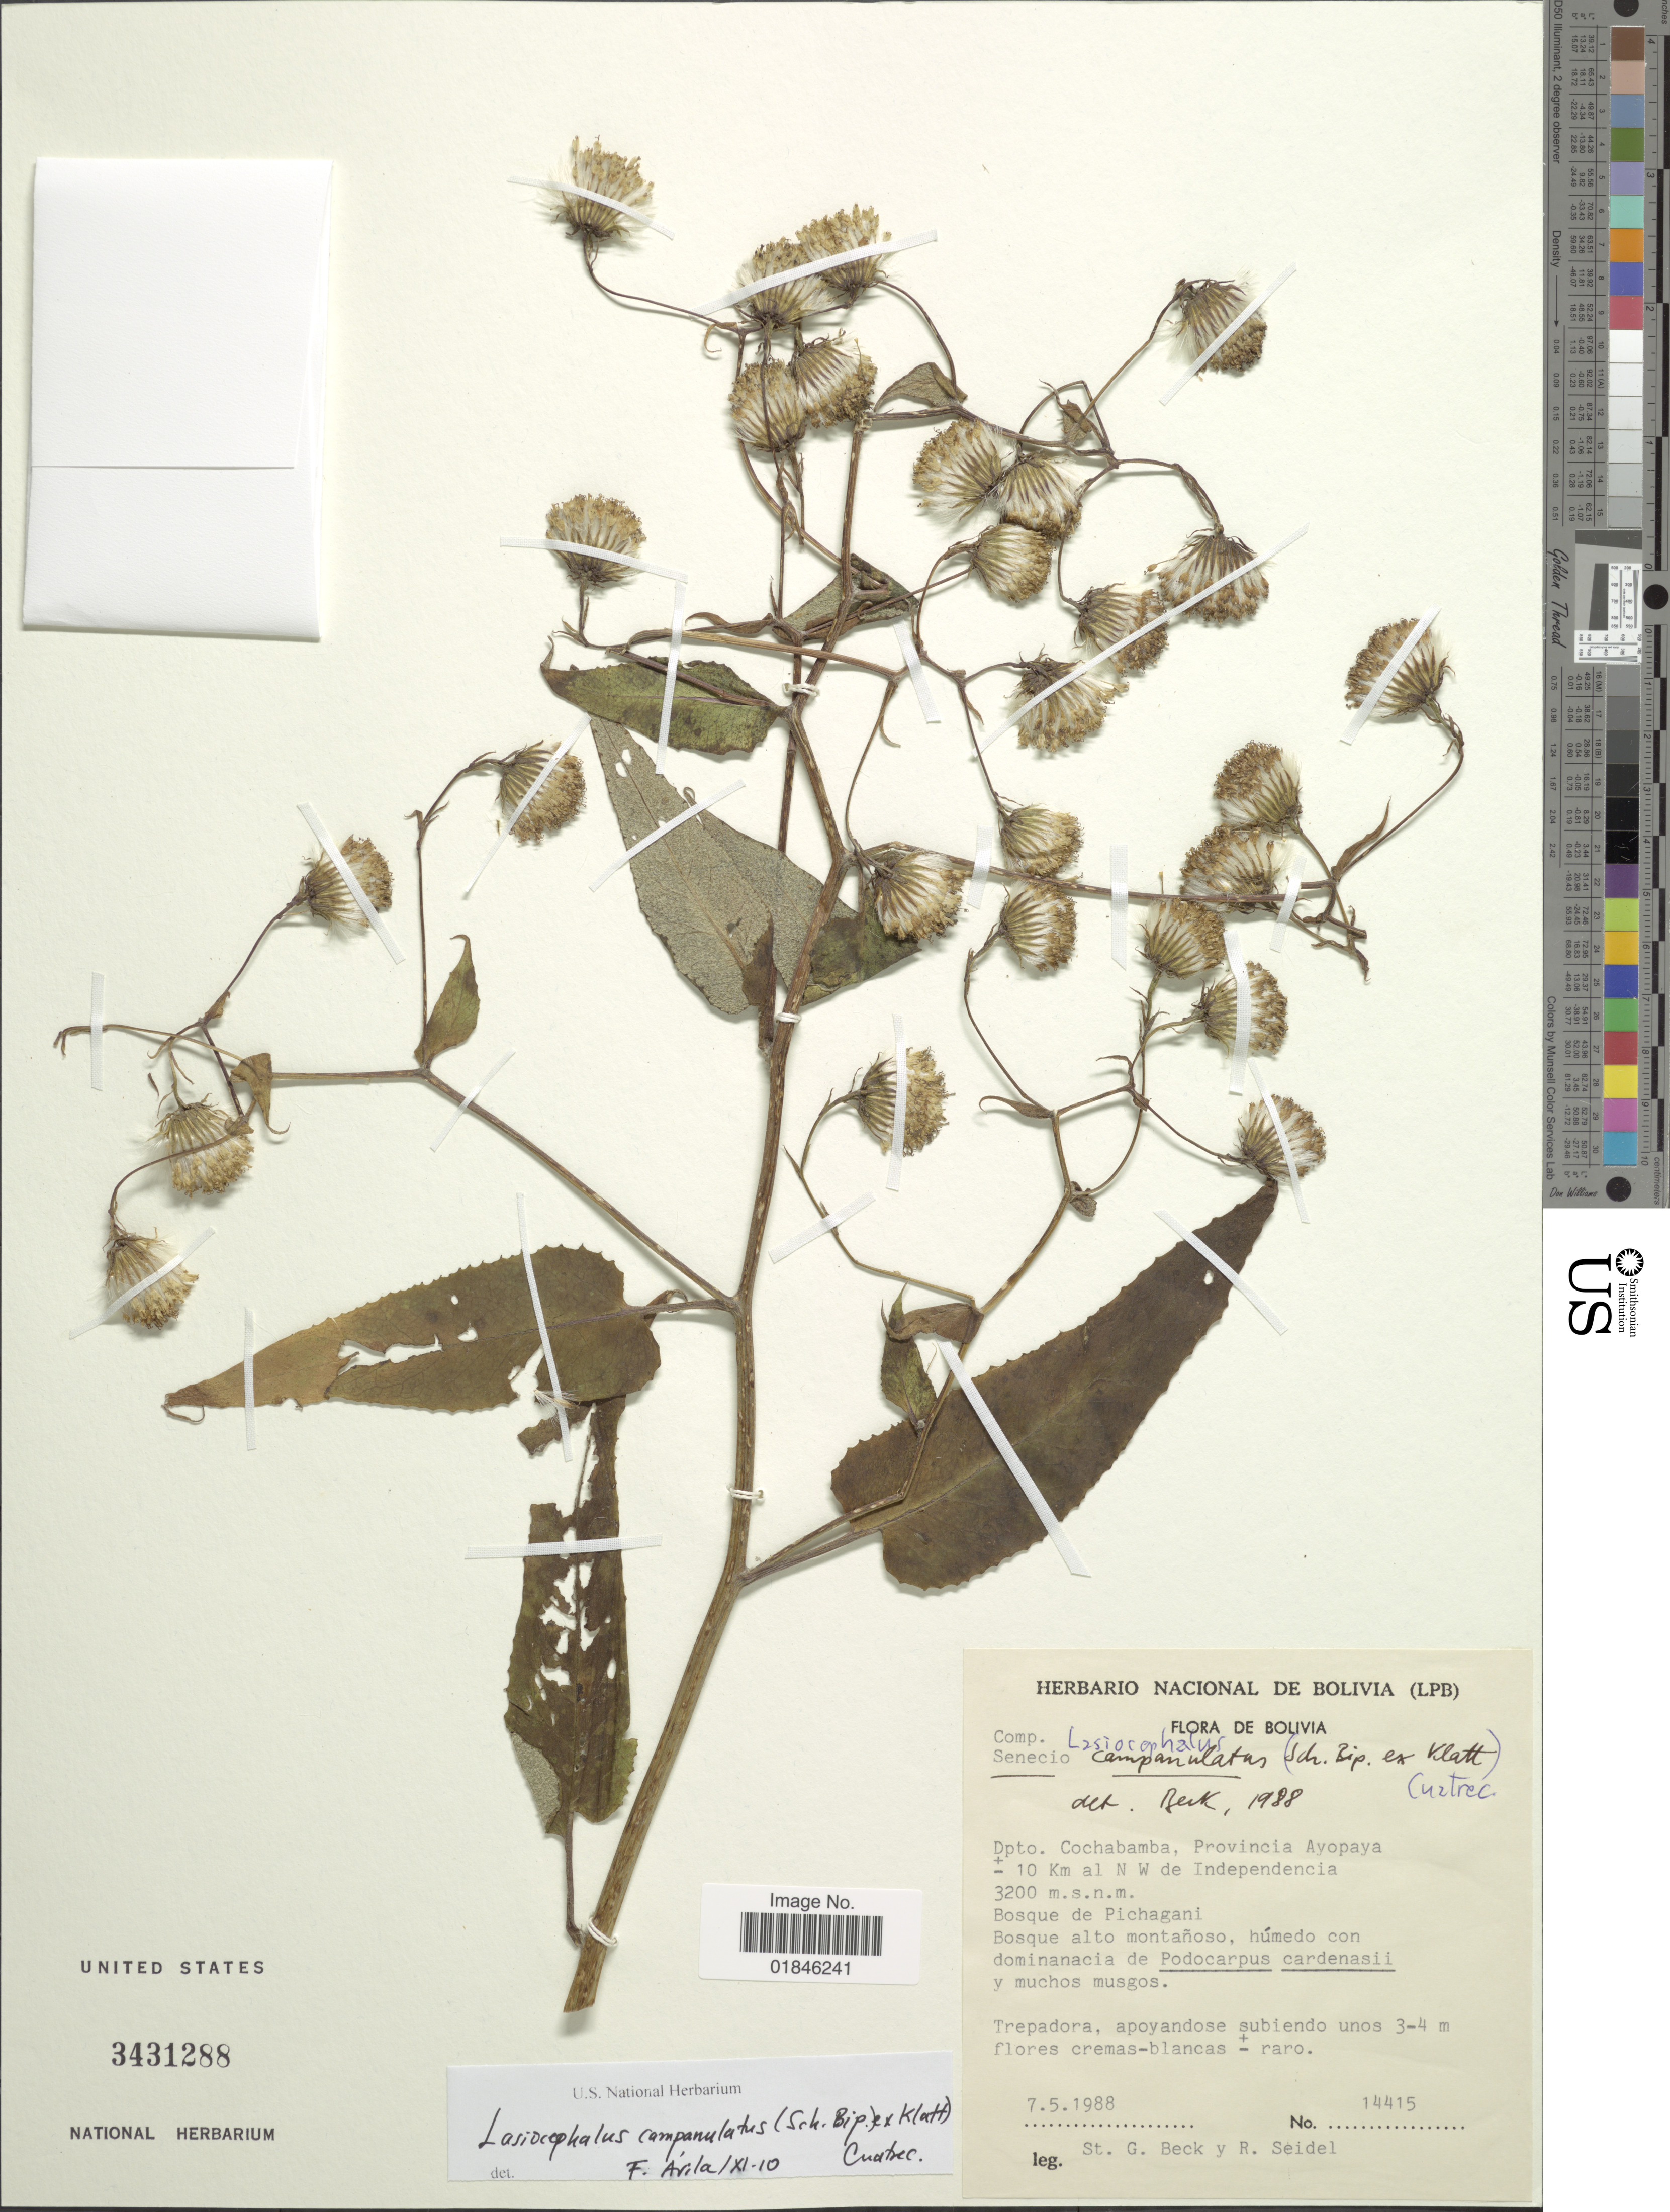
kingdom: Plantae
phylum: Tracheophyta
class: Magnoliopsida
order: Asterales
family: Asteraceae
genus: Senecio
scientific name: Senecio betonicifolius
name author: DC.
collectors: S. G. Beck & R. Seidel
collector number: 14415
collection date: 1988-05-07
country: Bolivia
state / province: Cochabamba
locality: Dpto. Cochabamba, Provincia Ayopaya ± 10 Km al N W de Independencia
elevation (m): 3200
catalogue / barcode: US 3431288